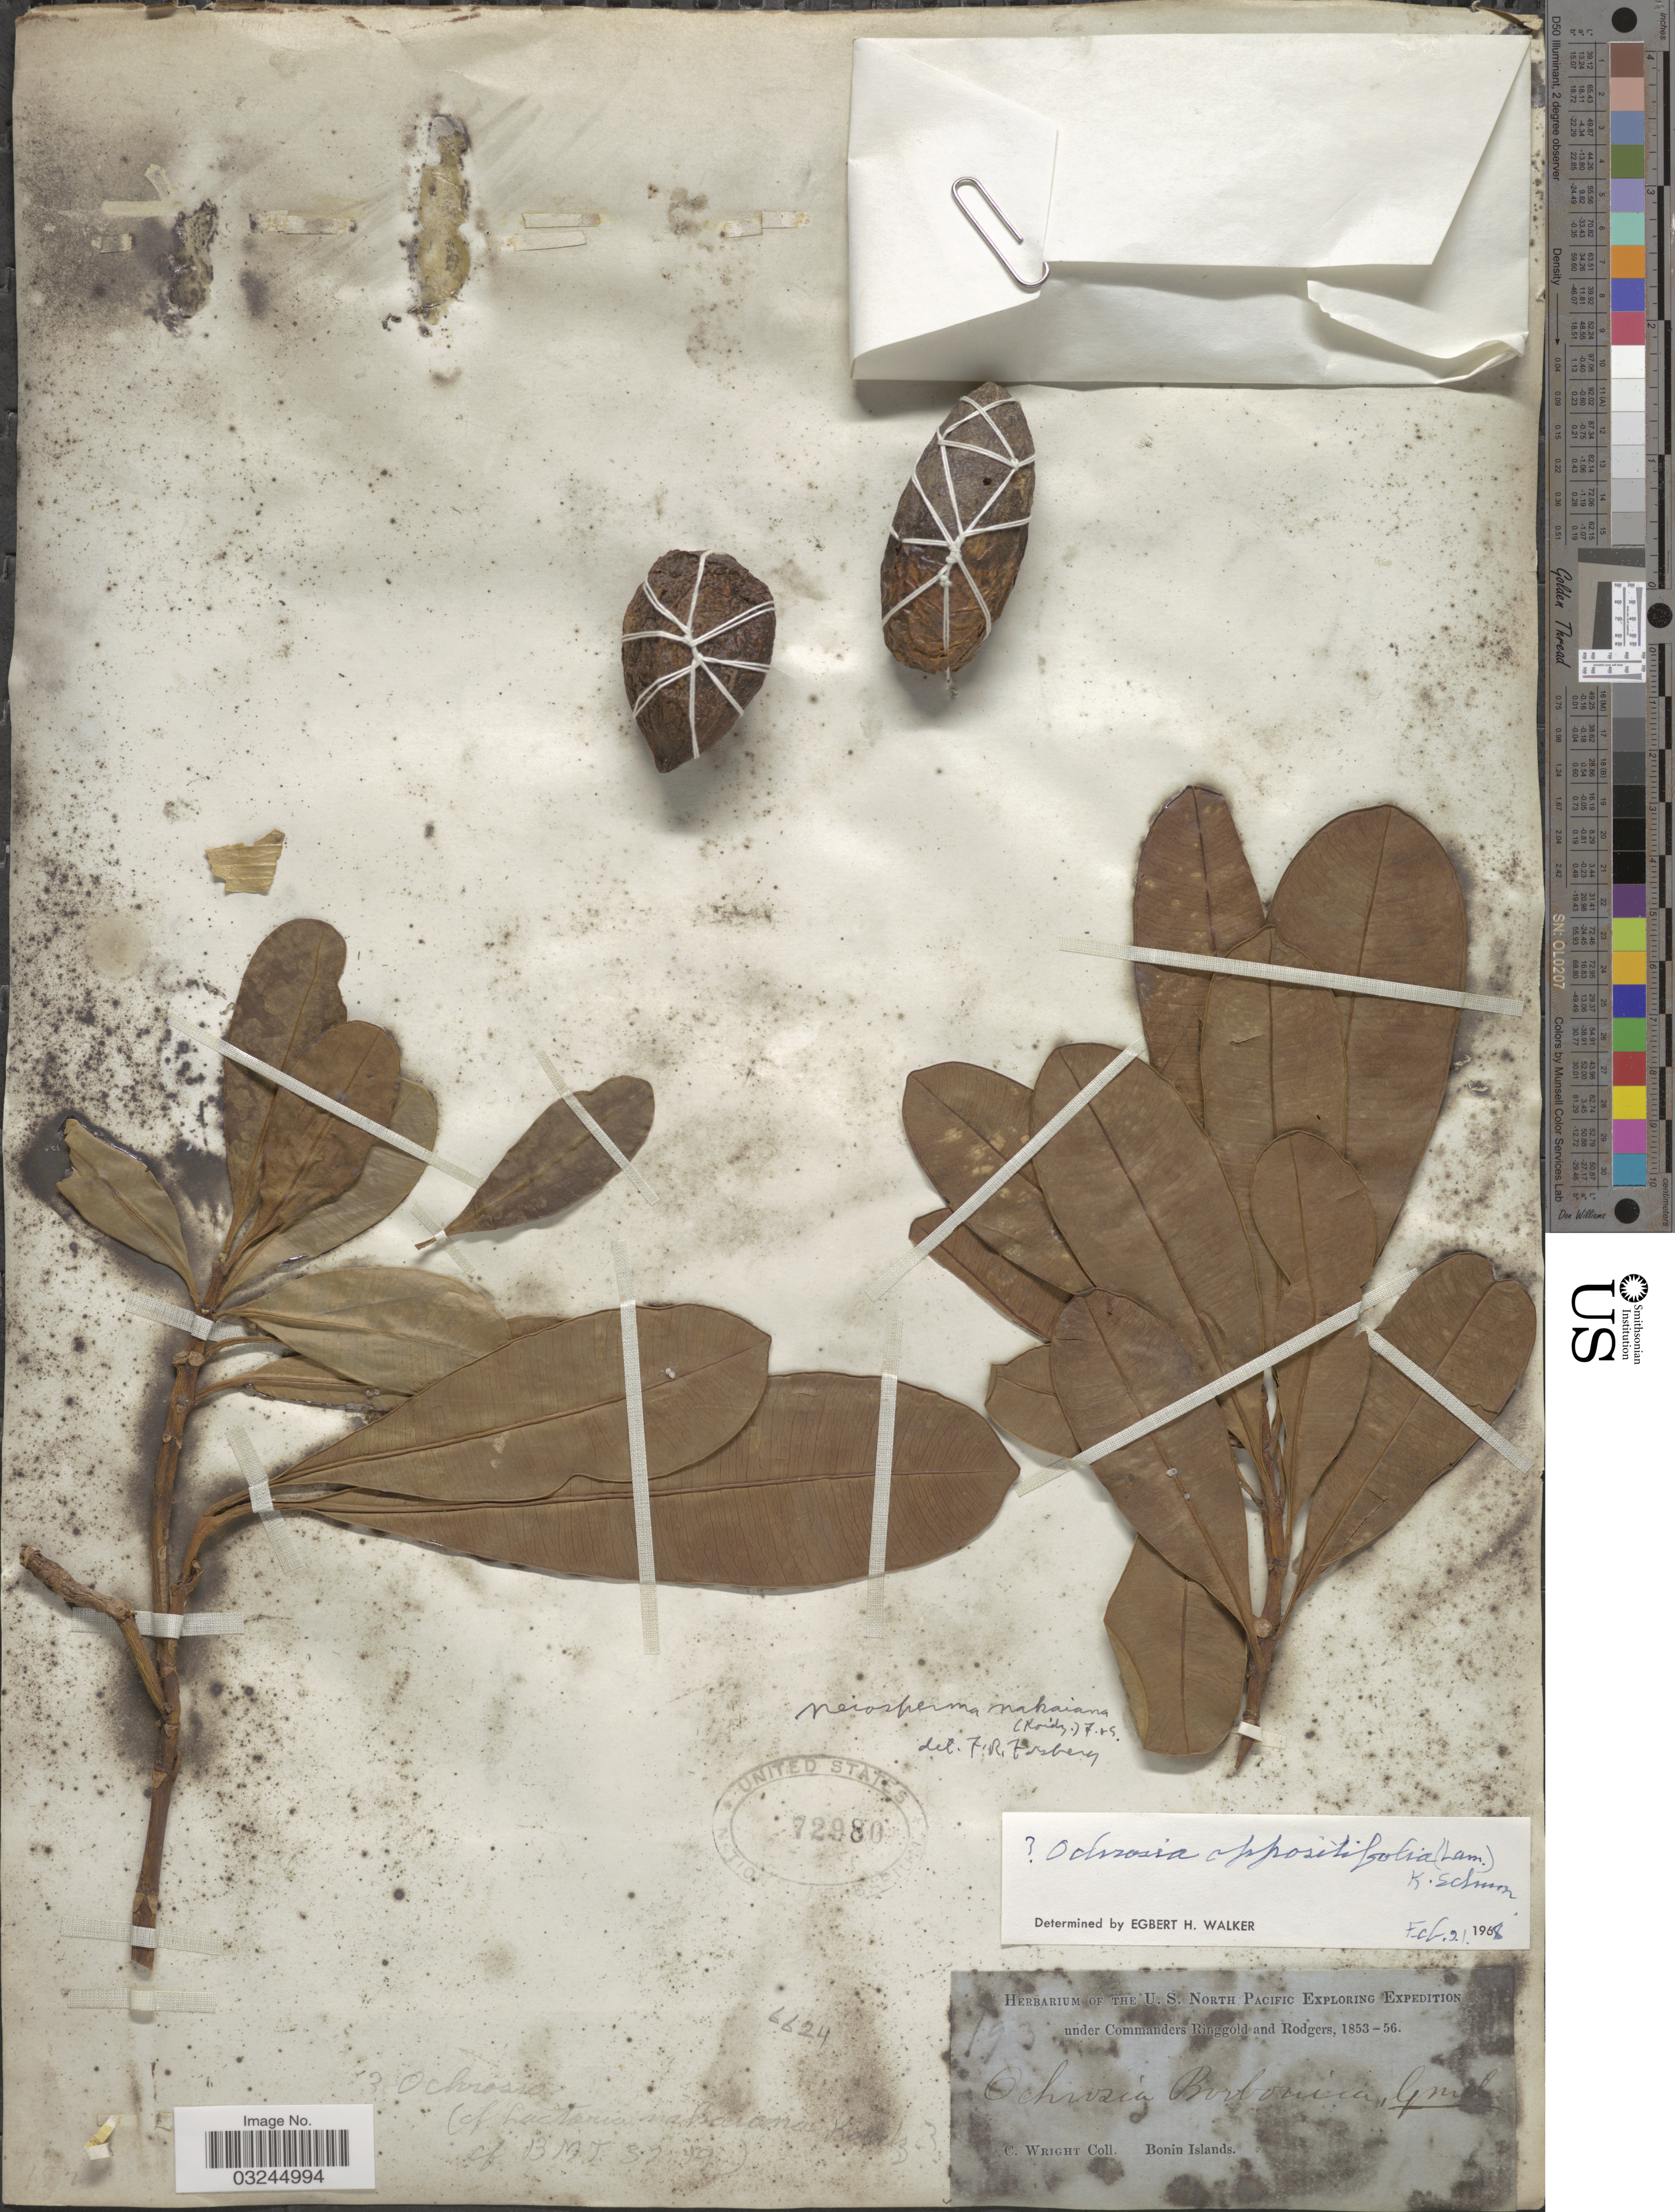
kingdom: Plantae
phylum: Tracheophyta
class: Magnoliopsida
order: Gentianales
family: Apocynaceae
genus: Ochrosia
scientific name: Ochrosia oppositifolia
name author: (Lam.) K. Schum.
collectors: C. Wright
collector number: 193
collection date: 1853/1856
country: Japan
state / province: Tokyo, Federal City of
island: Bonin Islands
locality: Bonin Islands.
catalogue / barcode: US 72980